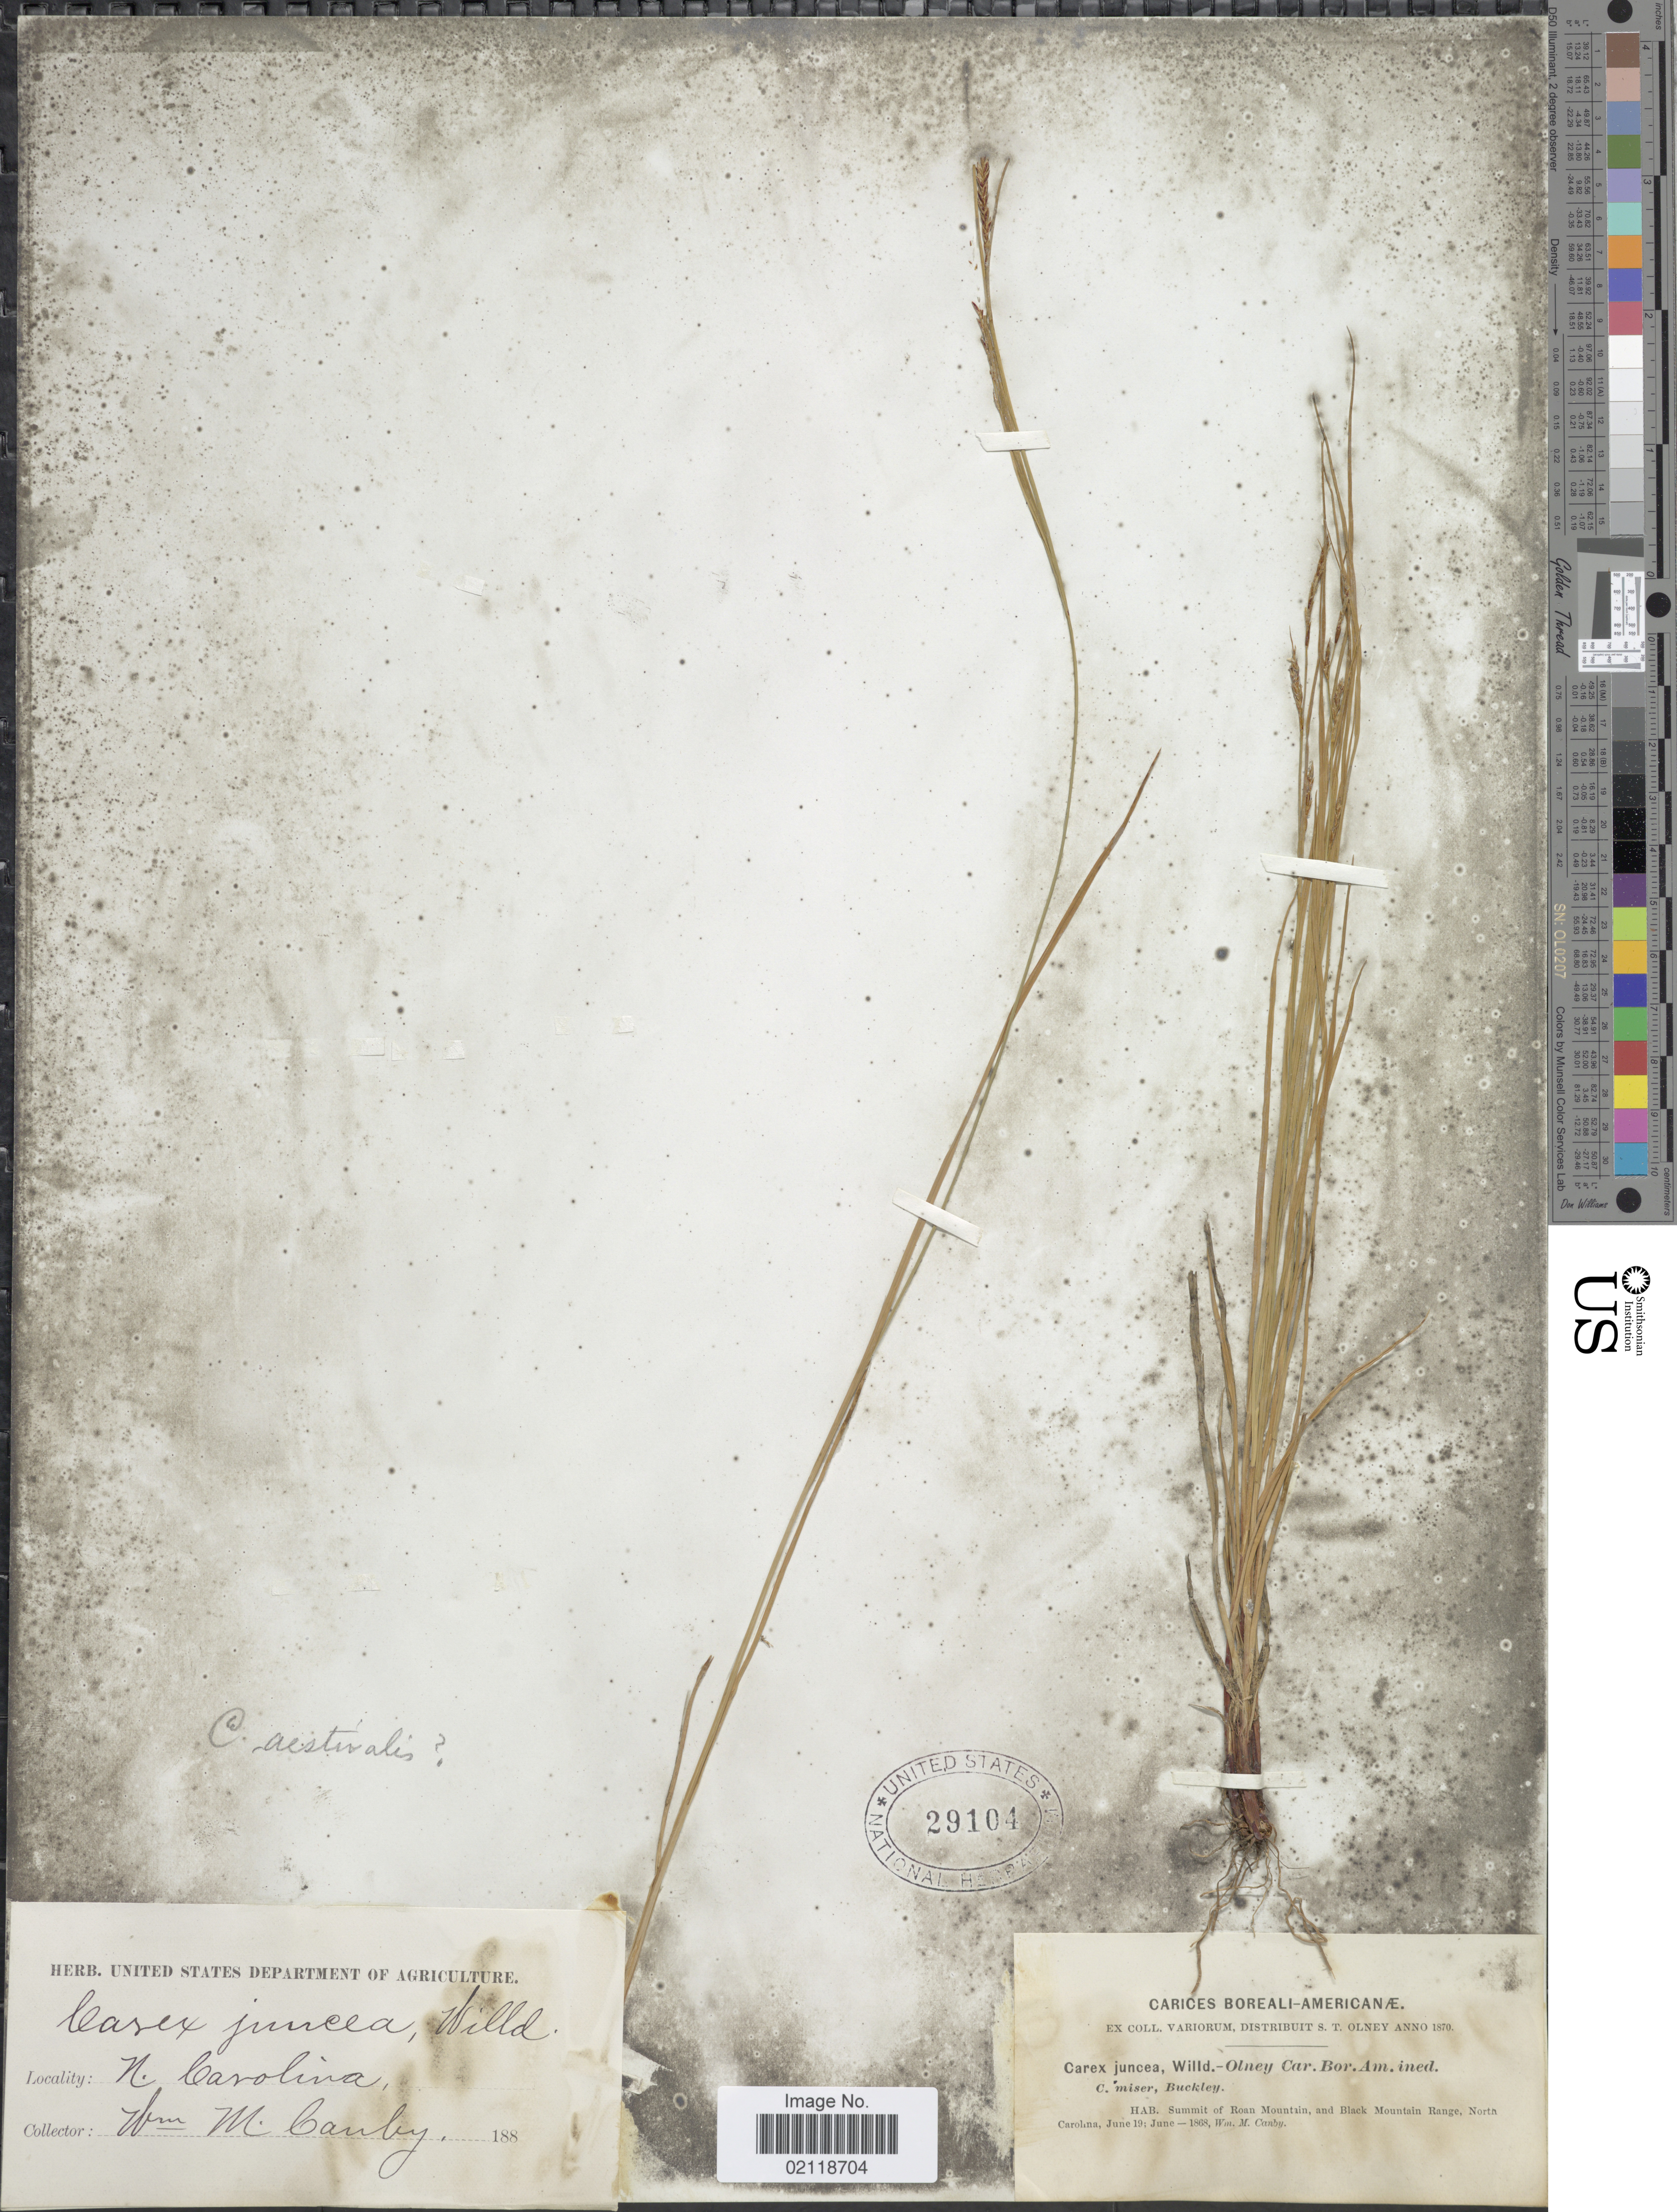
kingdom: Plantae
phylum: Tracheophyta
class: Liliopsida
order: Poales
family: Cyperaceae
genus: Carex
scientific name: Carex misera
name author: Buckley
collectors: W. M. Canby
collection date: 1868-06-19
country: United States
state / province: North Carolina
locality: Carices Boreali-Americanae, Summit of Roan Mountain, and Black Mountain Range.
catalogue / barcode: US 29104